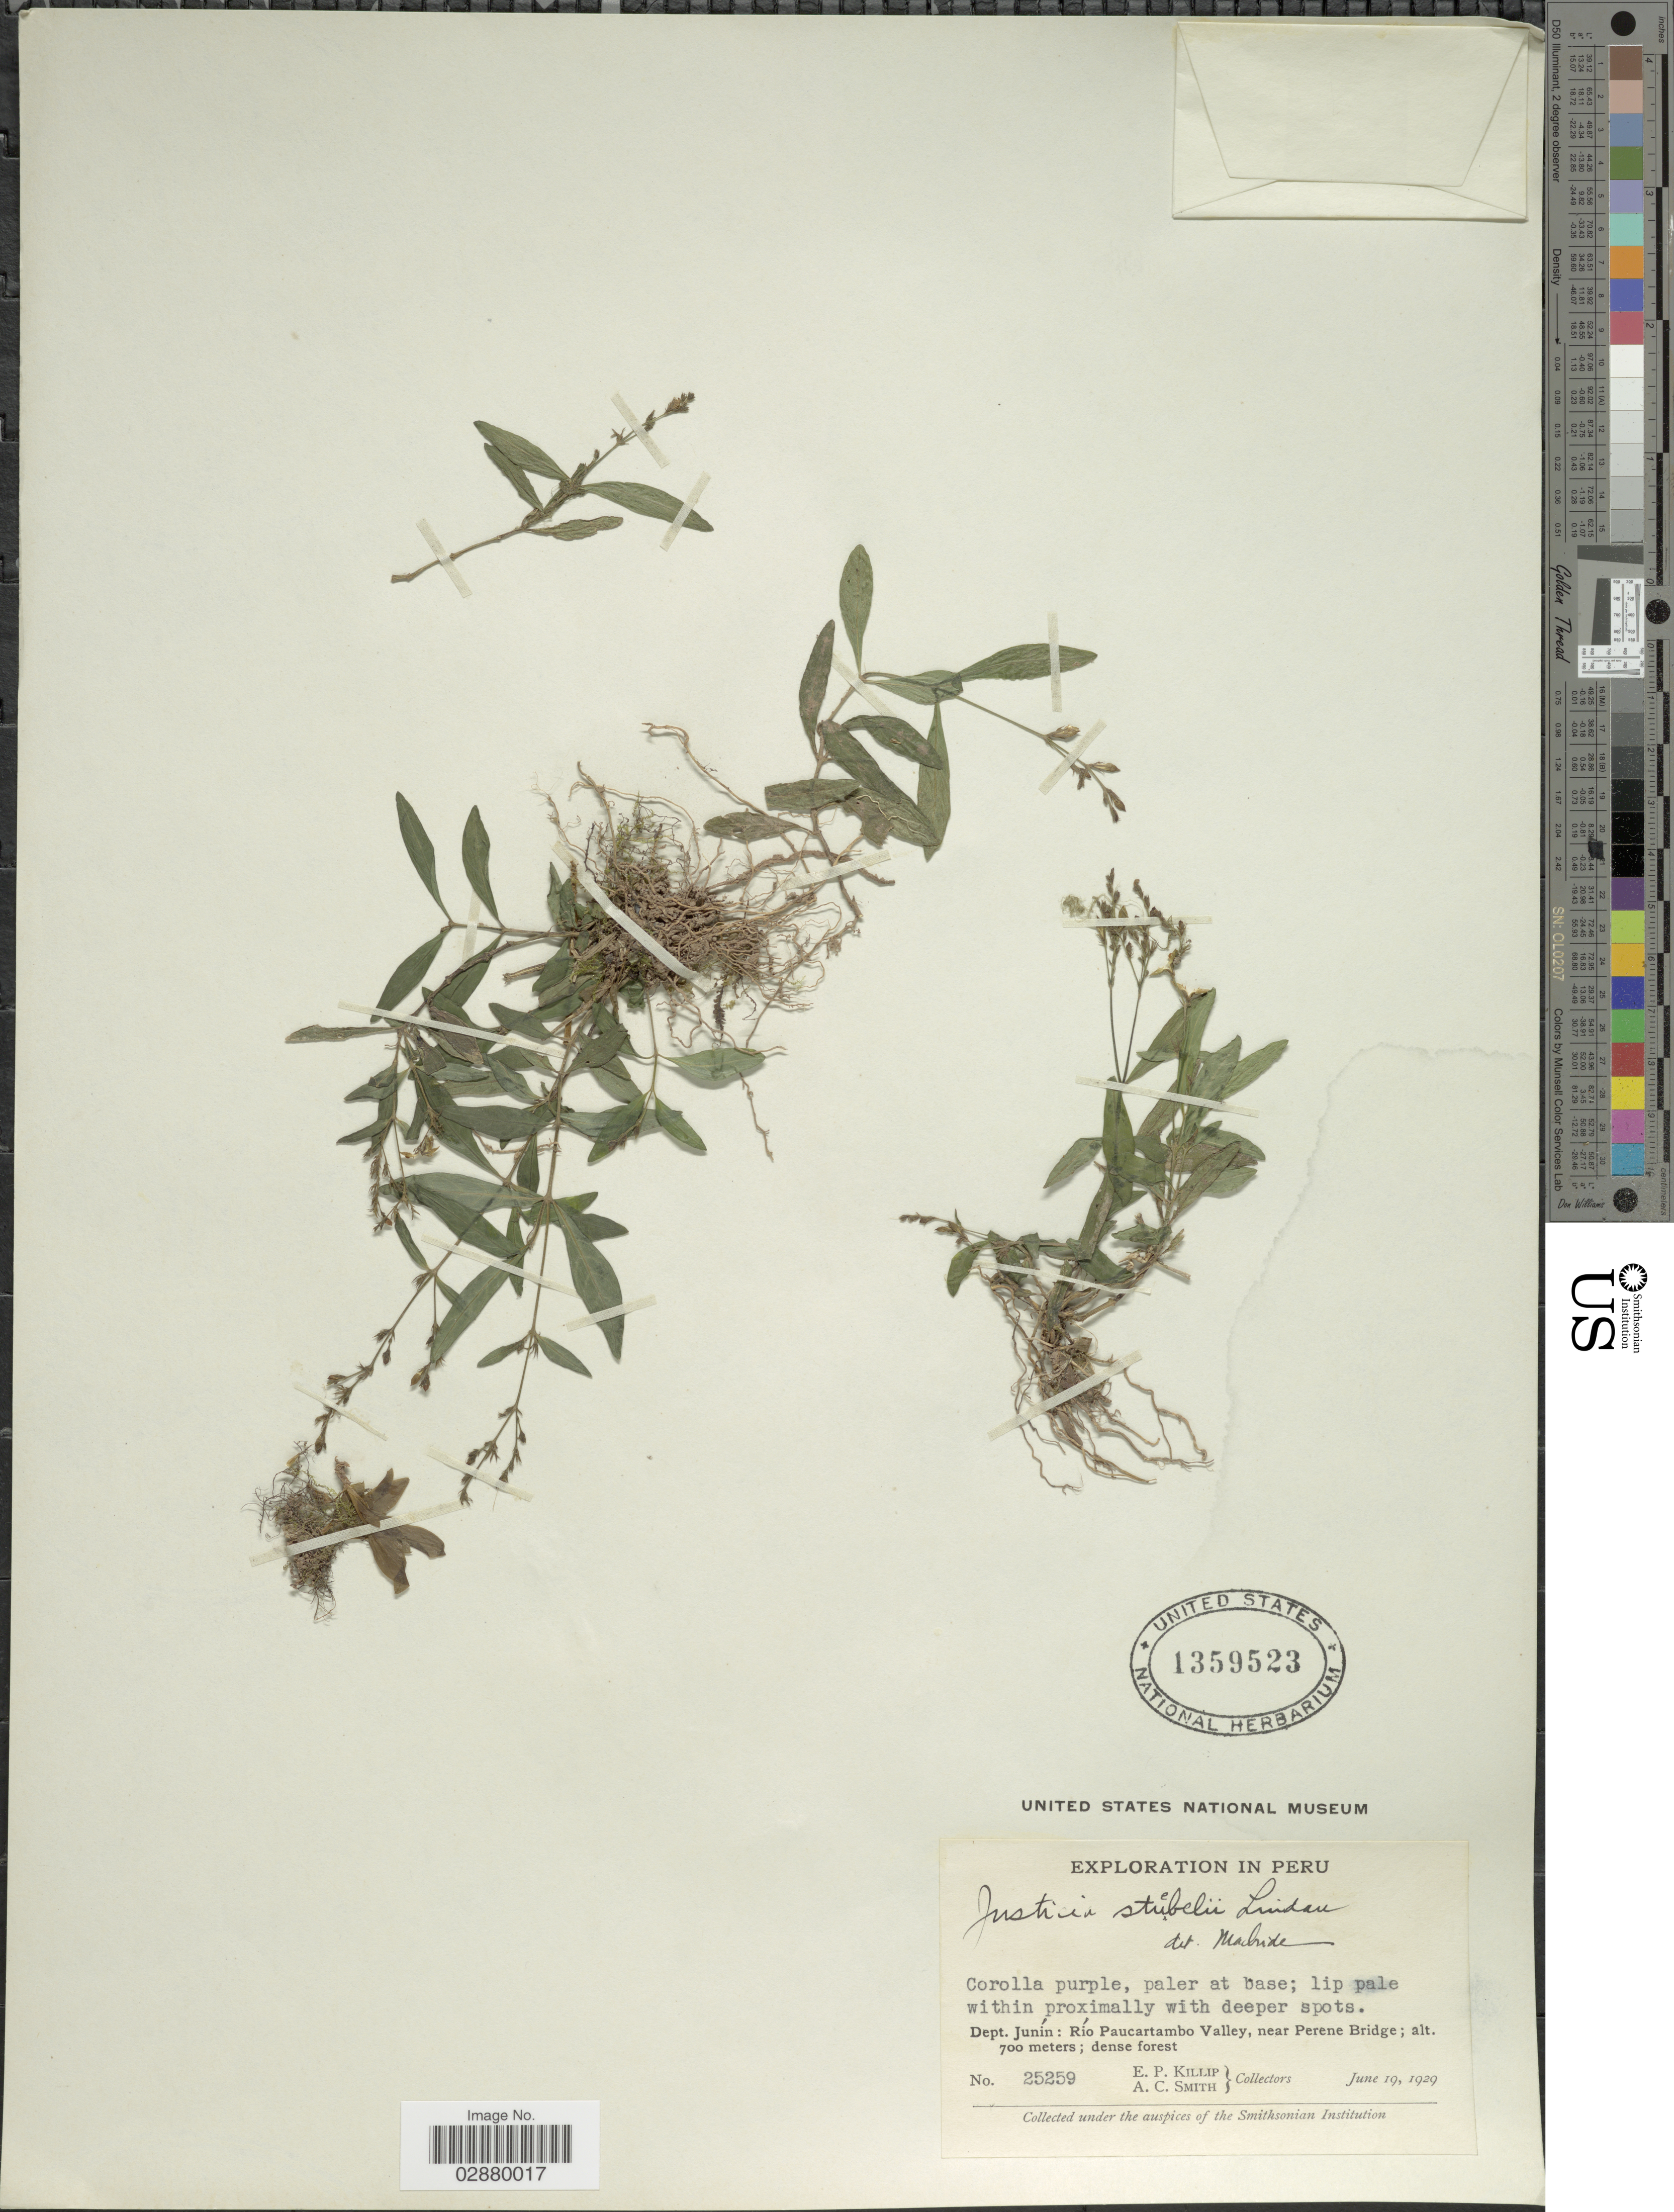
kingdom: Plantae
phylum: Tracheophyta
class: Magnoliopsida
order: Lamiales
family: Acanthaceae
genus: Justicia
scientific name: Justicia pectoralis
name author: Jacq.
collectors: E. P. Killip & A. C. Smith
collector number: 25259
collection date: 1929-06-19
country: Peru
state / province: Junín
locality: Dept. Junín: Río Paucartambo Valley, near Perene Bridge.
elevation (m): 700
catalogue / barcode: US 1359523